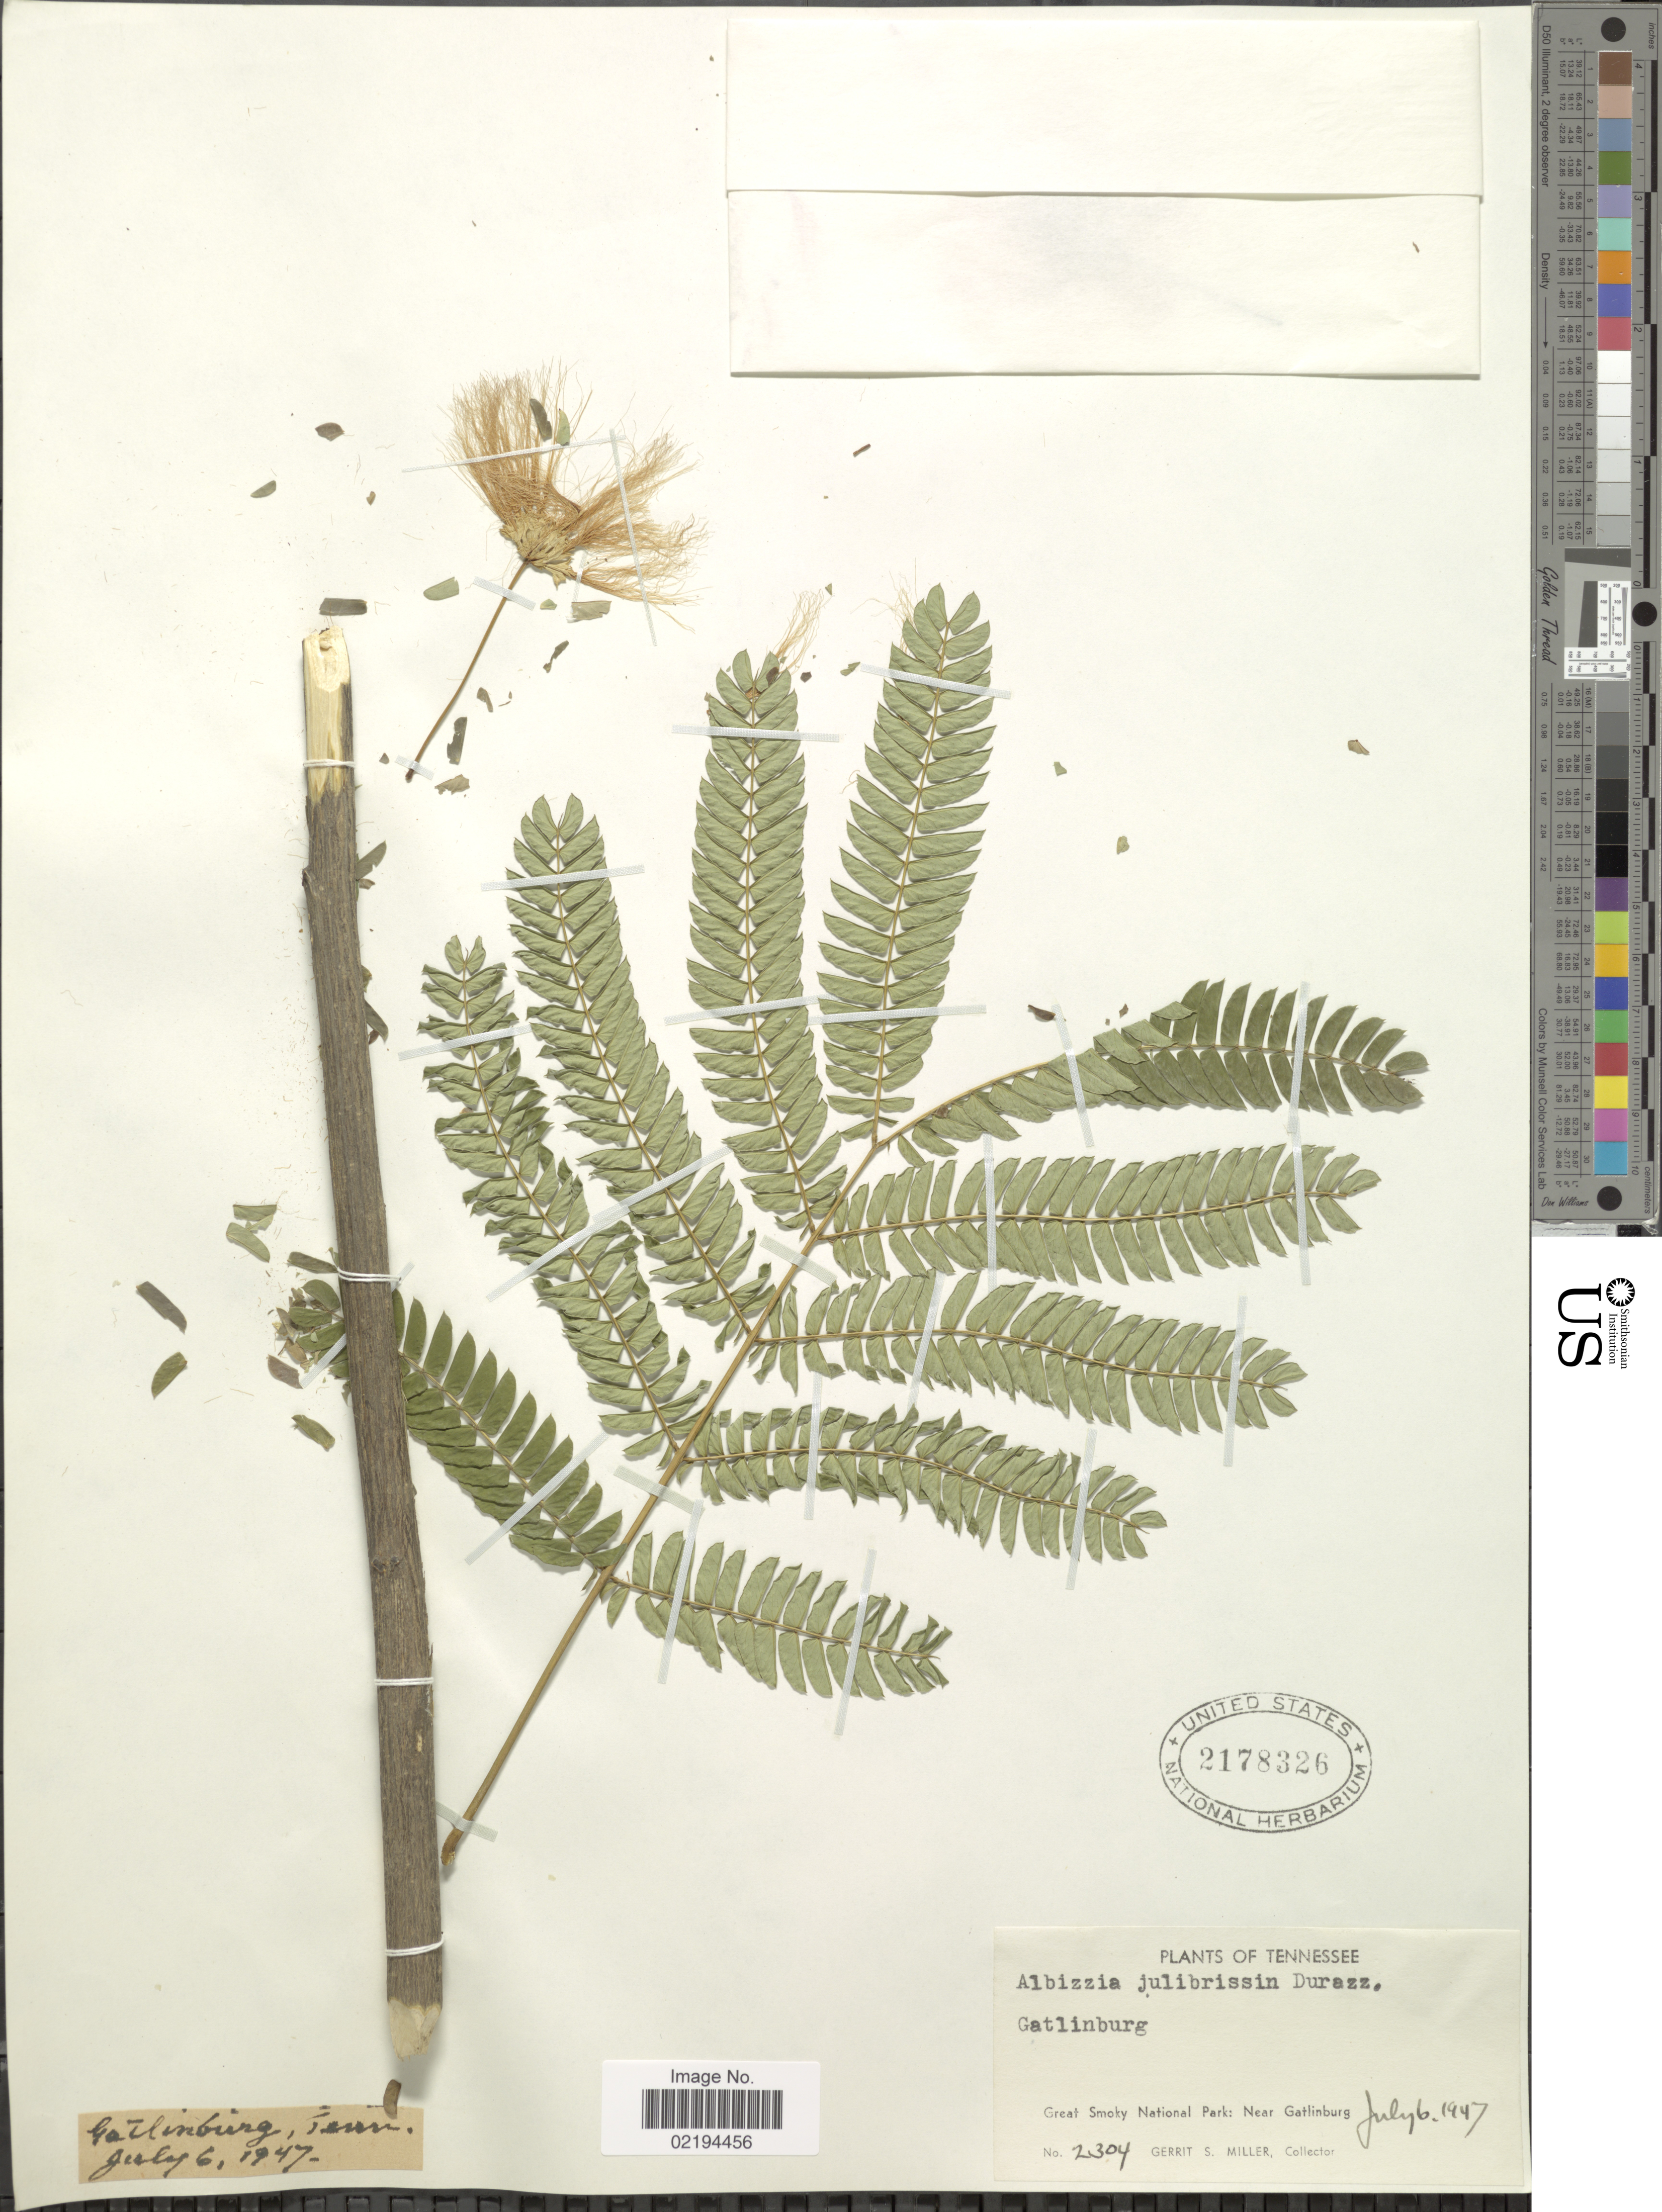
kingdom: Plantae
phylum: Tracheophyta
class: Magnoliopsida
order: Fabales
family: Fabaceae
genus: Albizia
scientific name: Albizia julibrissin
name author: Durazz.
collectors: G. S. Miller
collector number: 2304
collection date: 1947-07-06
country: United States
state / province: Tennessee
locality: Gatlinburg, Great Smoky National Park: Near Gatlinburg.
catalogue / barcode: US 2178326